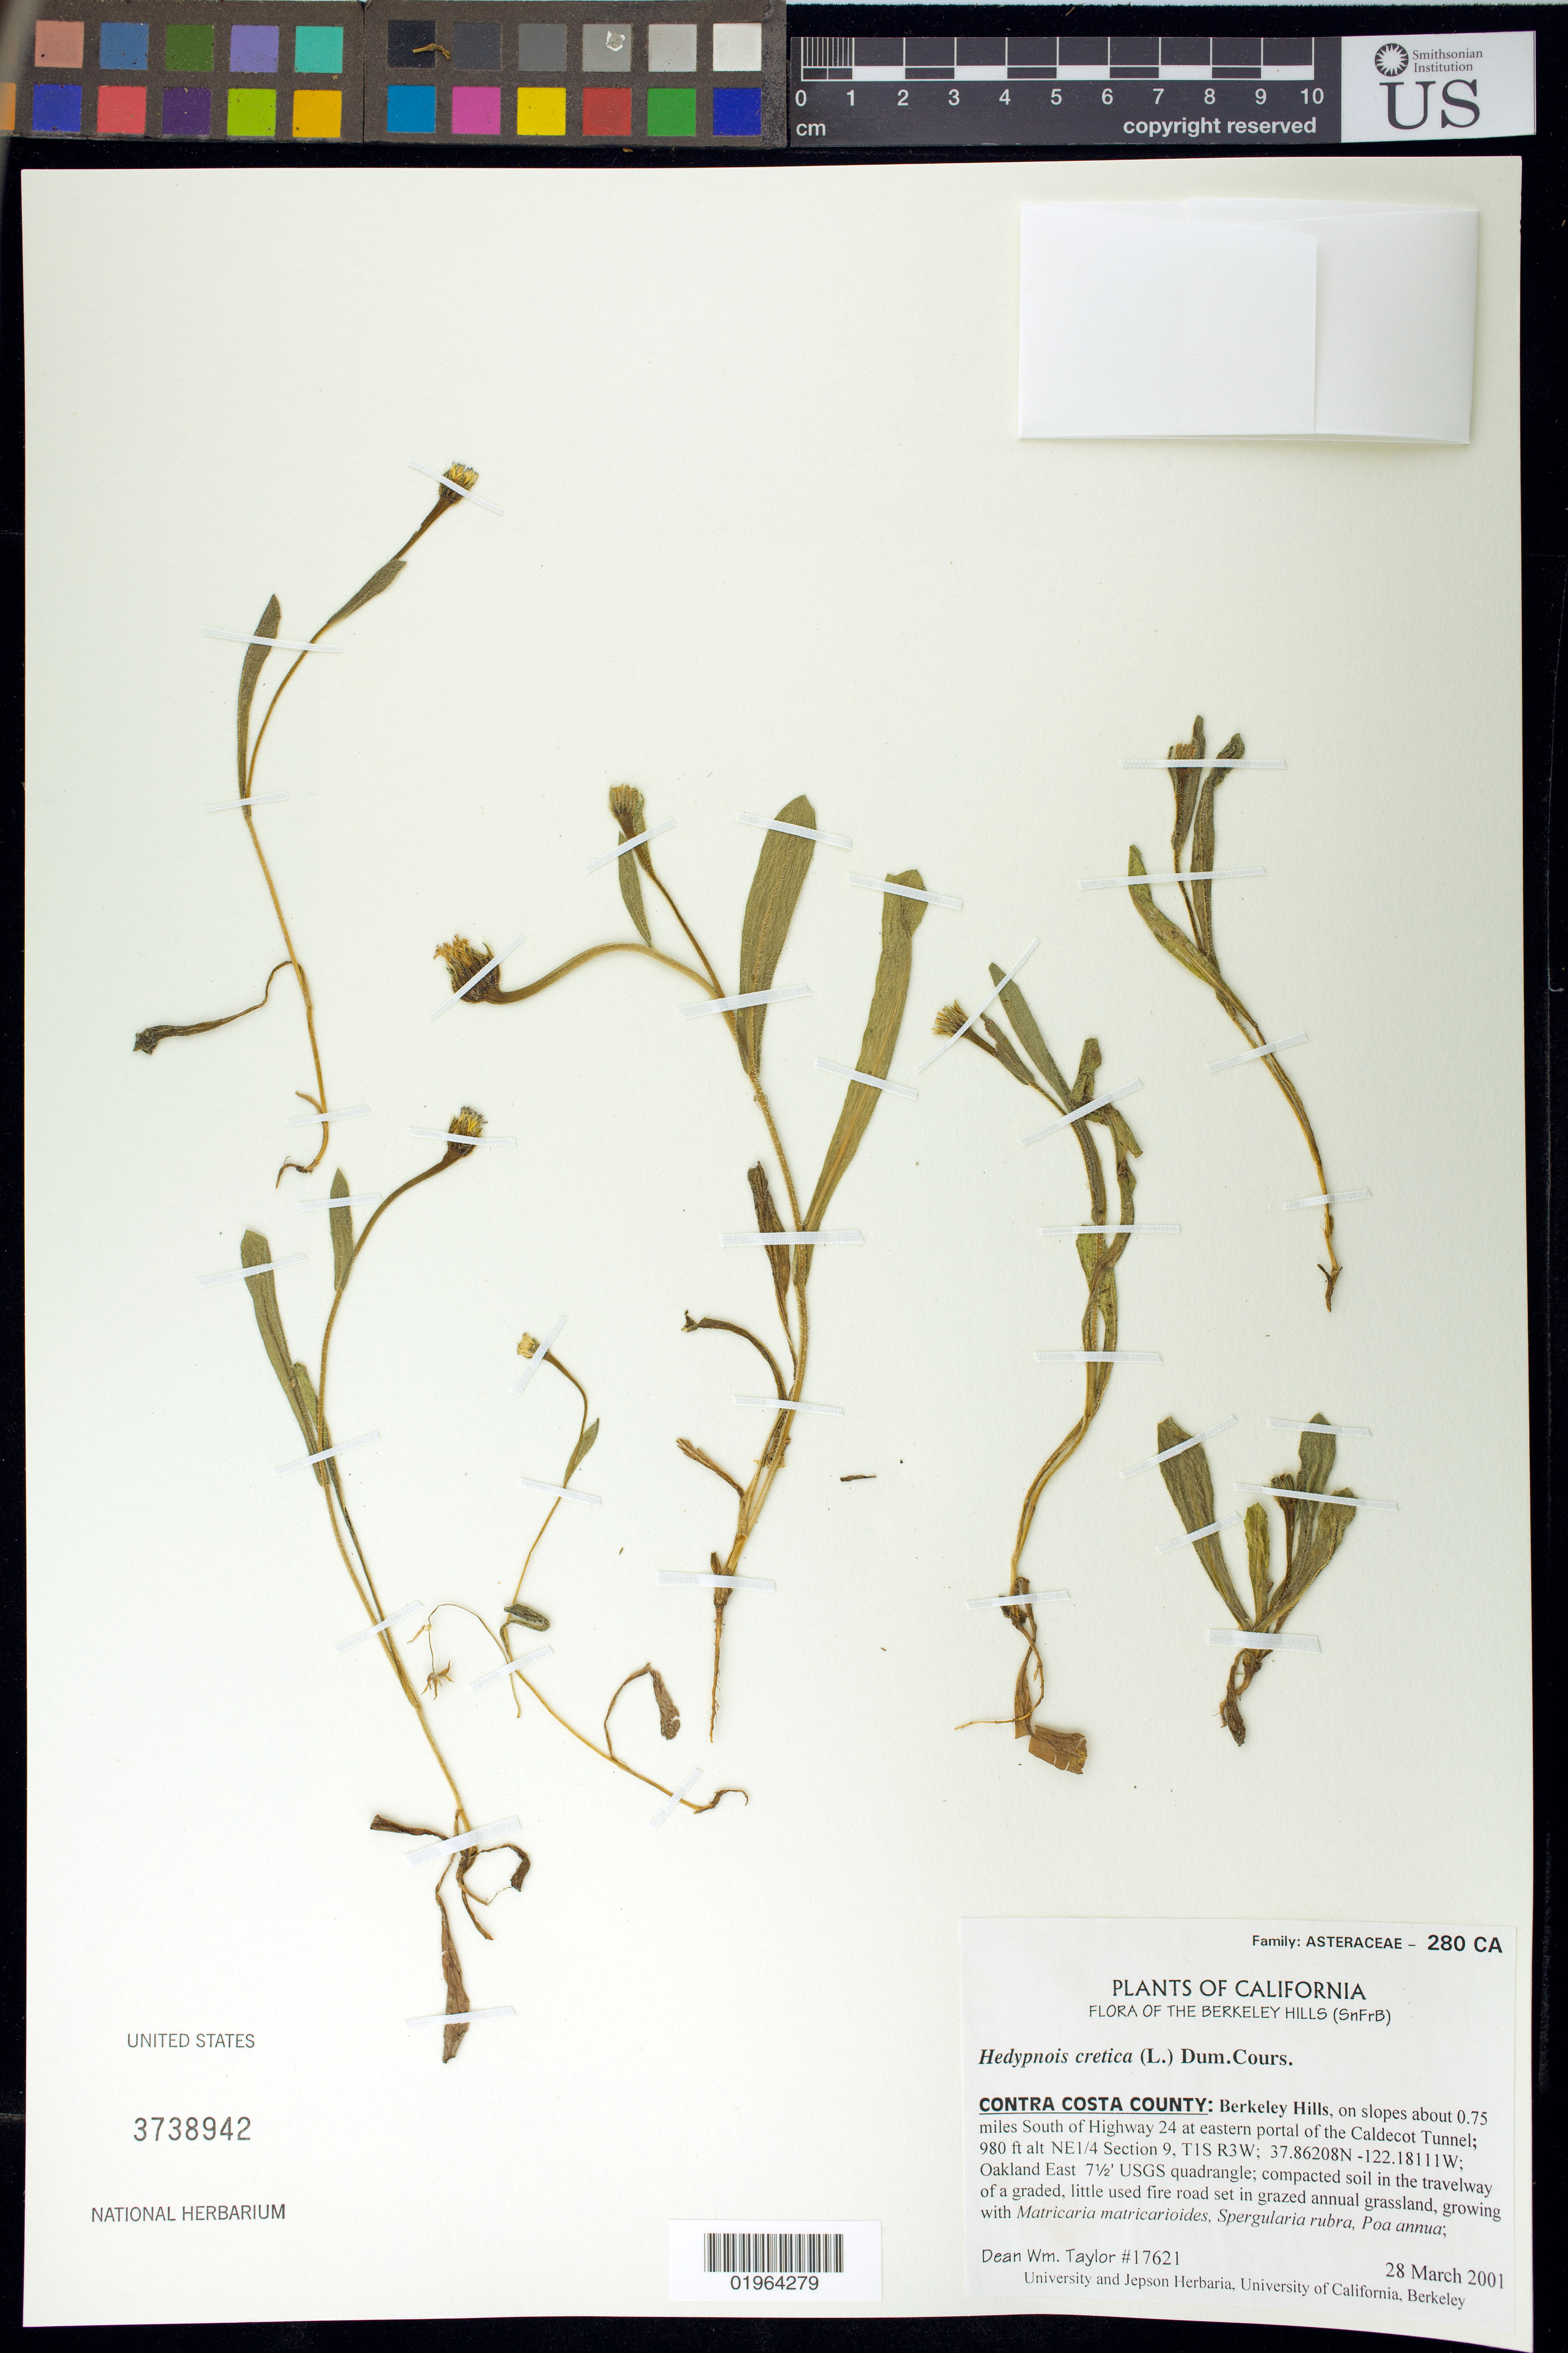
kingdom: Plantae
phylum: Tracheophyta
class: Magnoliopsida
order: Asterales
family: Asteraceae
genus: Hedypnois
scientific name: Hedypnois rhagadioloides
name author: (L.) F.W. Schmidt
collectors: D. W. Taylor & J. Hamon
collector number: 17621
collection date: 2001-03-28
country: United States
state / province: California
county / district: Contra Costa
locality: Berkley Hills, on slopes 0.75 mi S of Hwy 24 at eastern portal of the Caldecot Tunnel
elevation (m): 299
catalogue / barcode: US 3738942